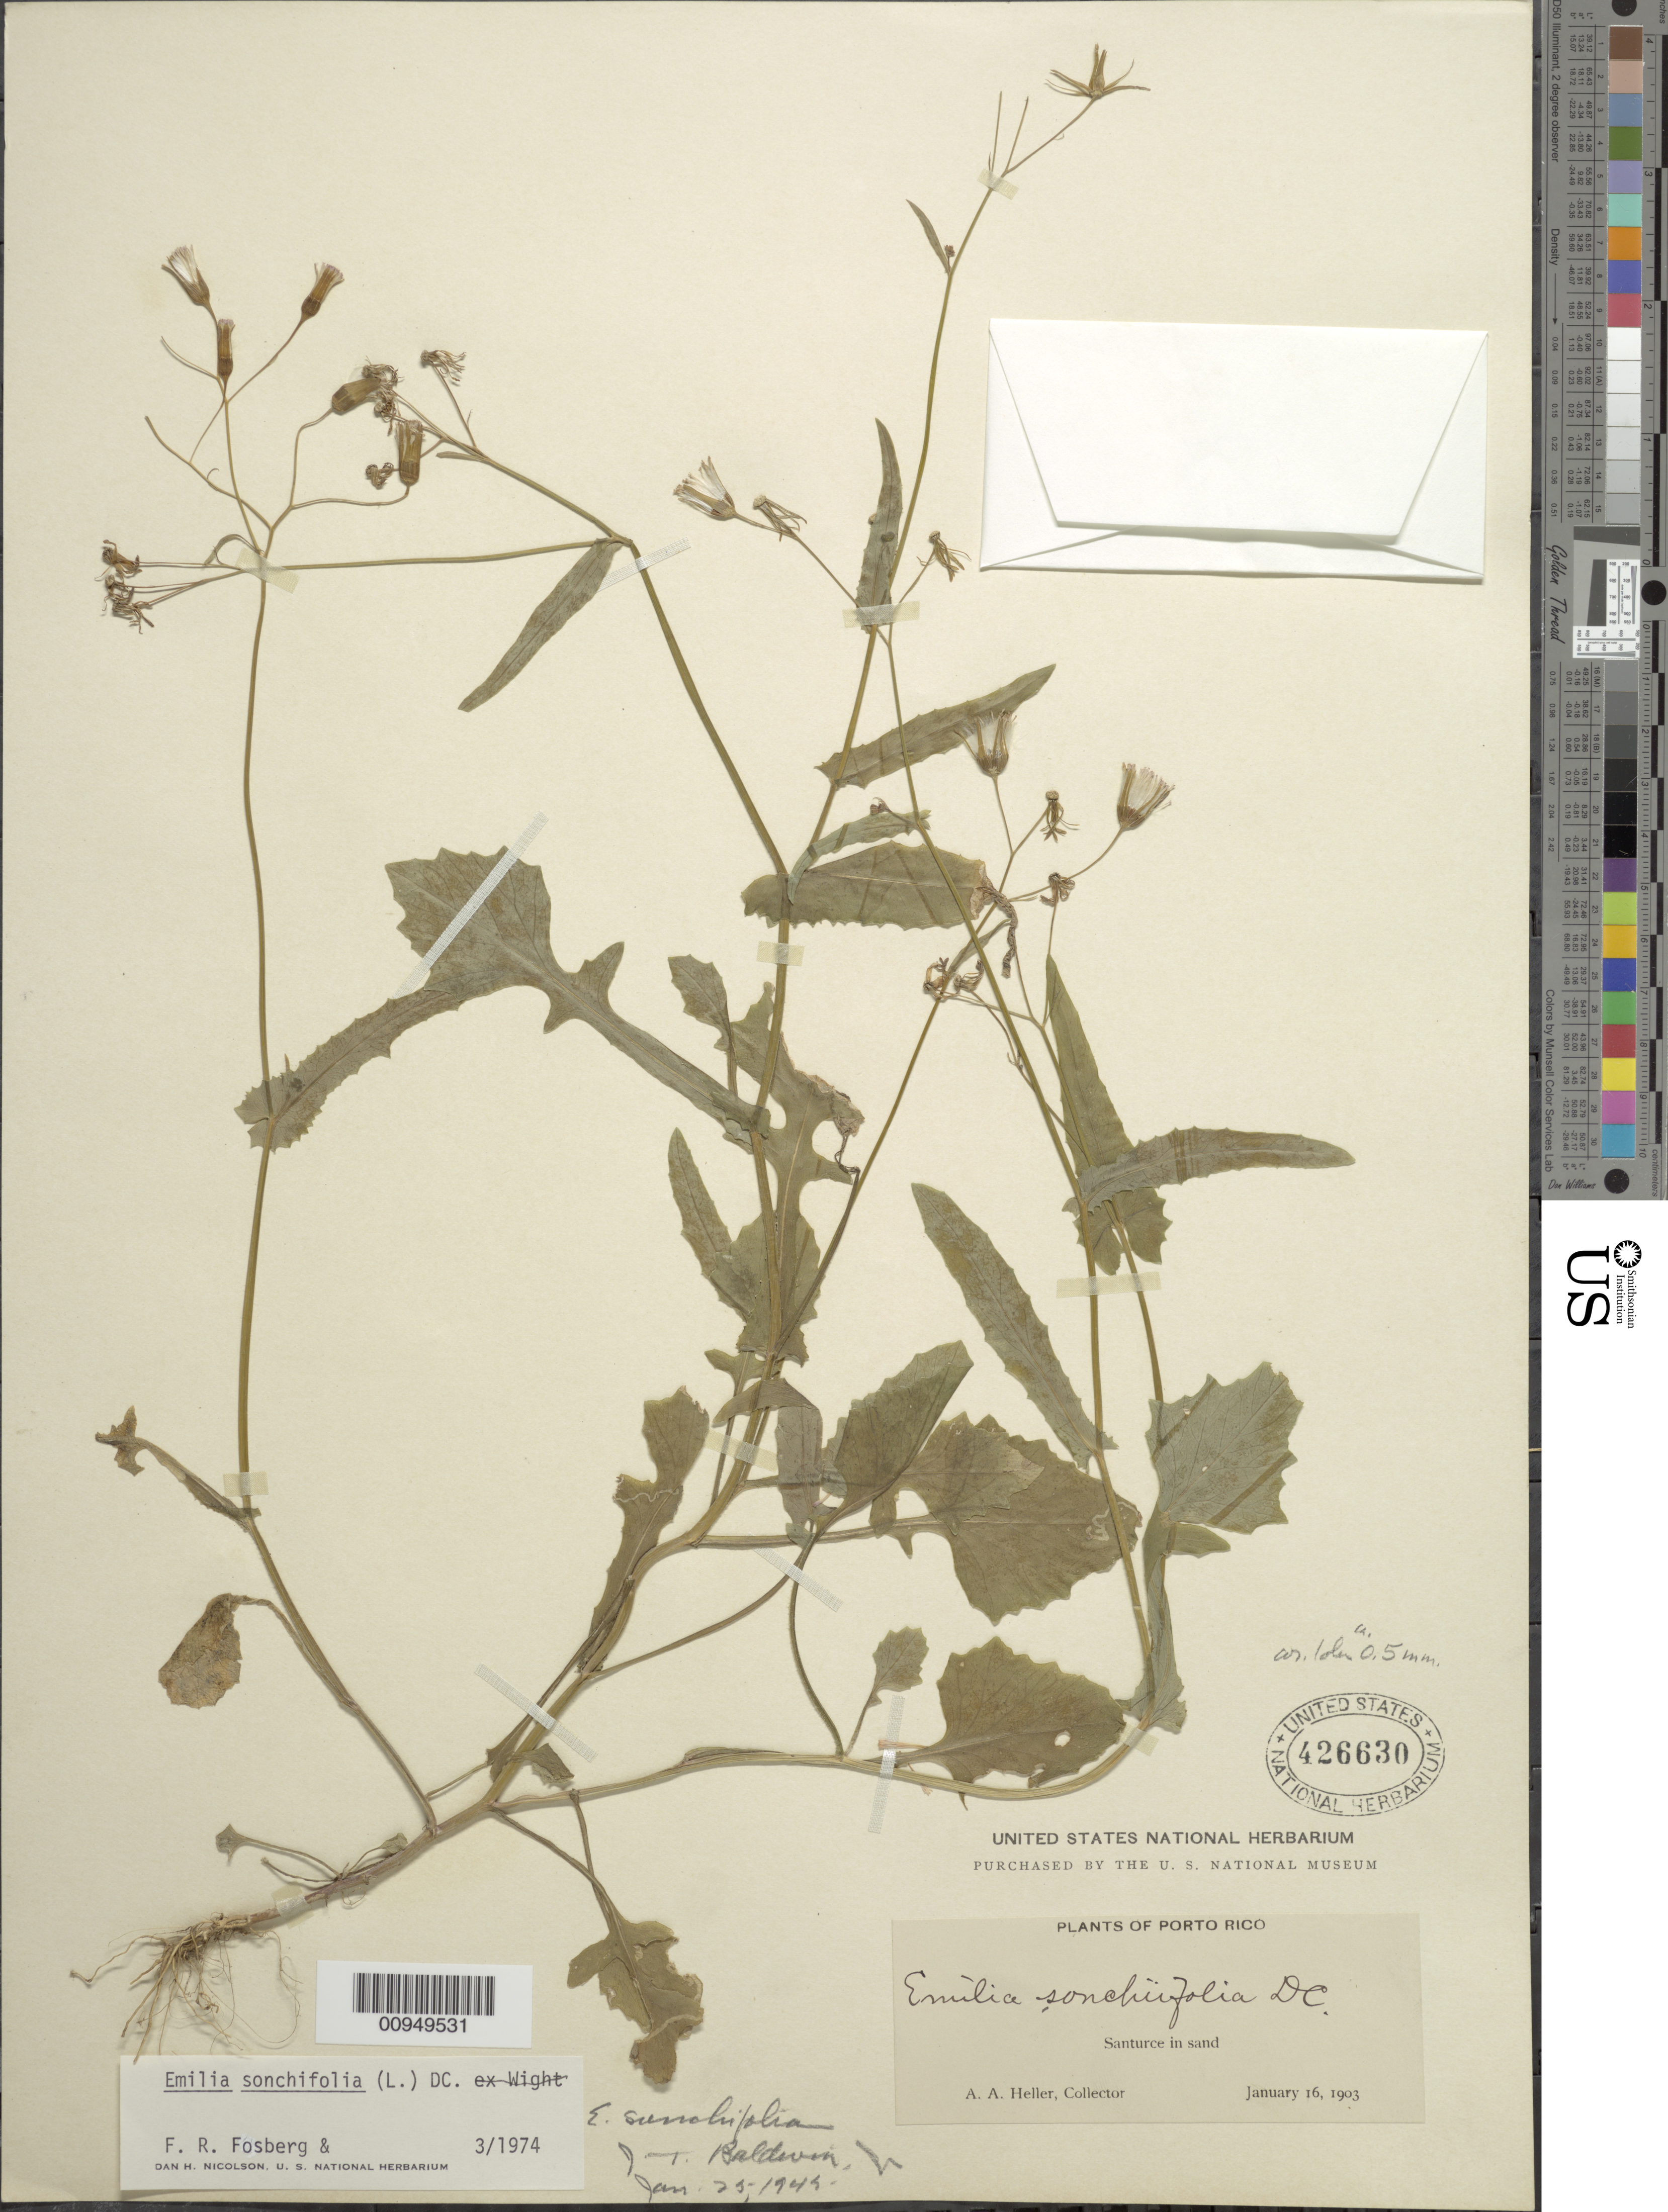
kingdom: Plantae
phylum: Tracheophyta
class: Magnoliopsida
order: Asterales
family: Asteraceae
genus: Emilia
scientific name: Emilia sonchifolia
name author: (L.) DC.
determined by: Fosberg, F. R.; Nicolson, D. H.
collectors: A. A. Heller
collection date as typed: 16 Jan 1903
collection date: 1903-01-16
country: Puerto Rico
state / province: San Juan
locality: Santurce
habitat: In sand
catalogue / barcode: US 426630